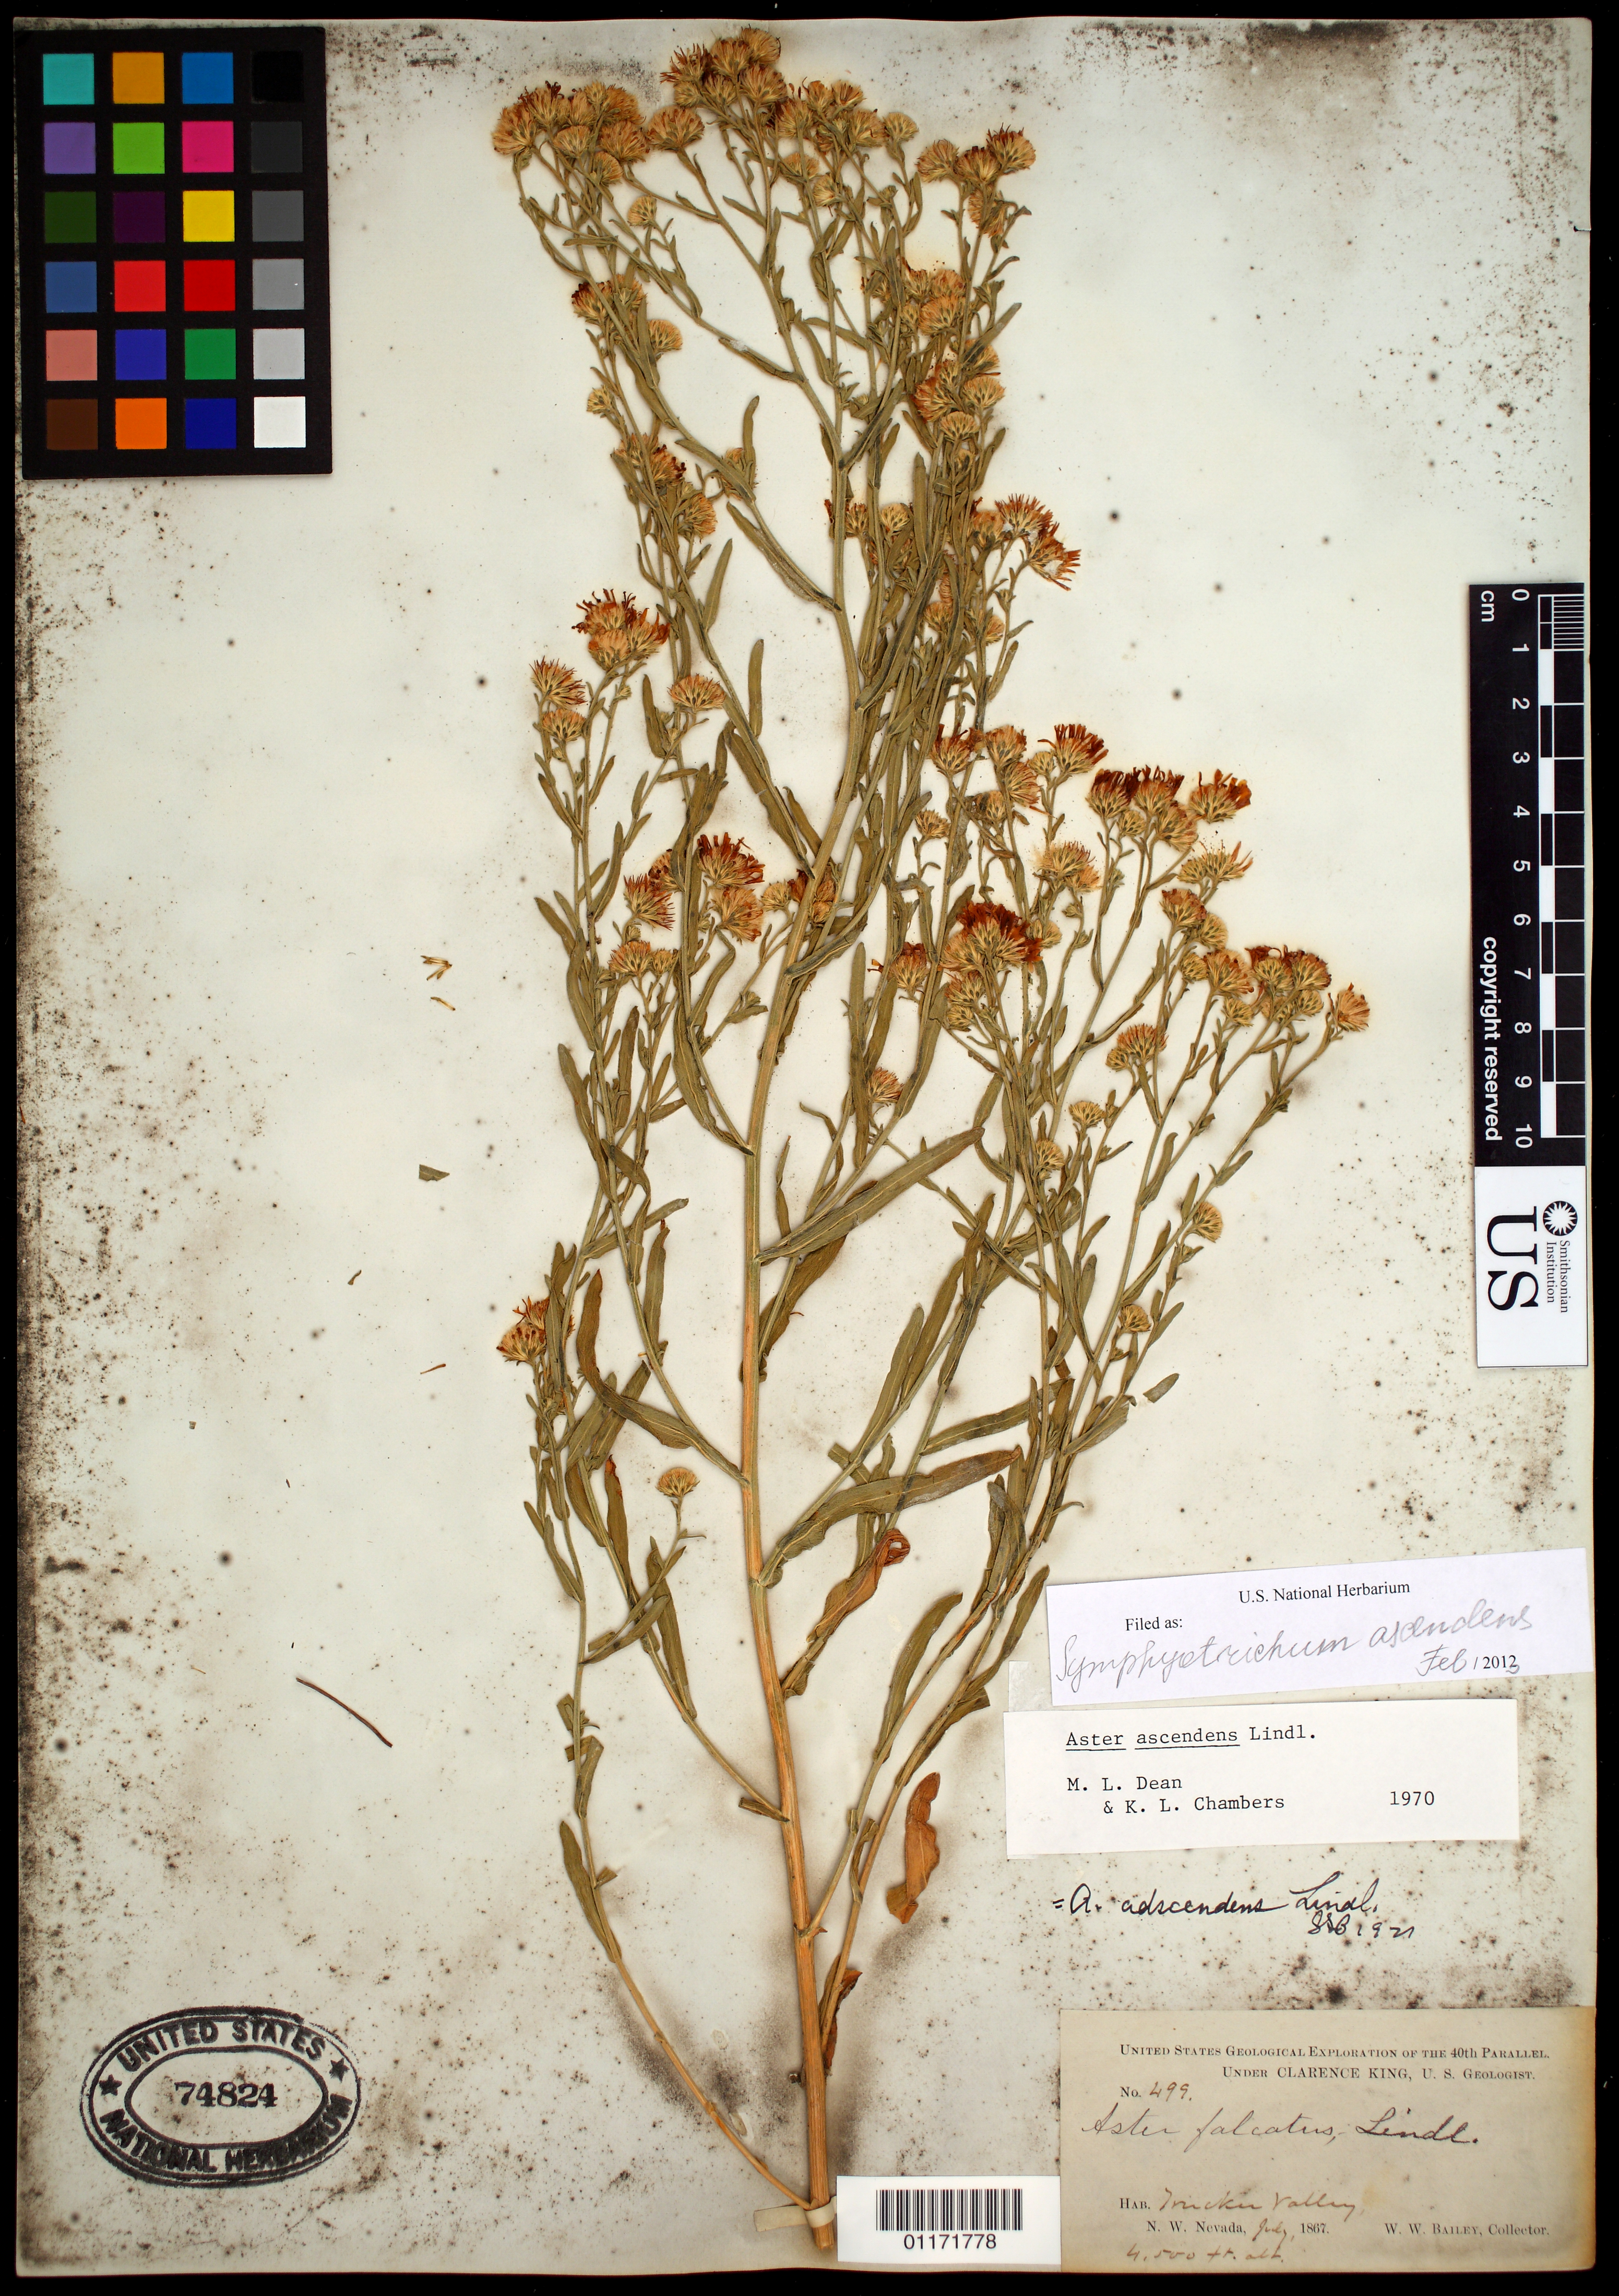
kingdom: Plantae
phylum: Tracheophyta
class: Magnoliopsida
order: Asterales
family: Asteraceae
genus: Symphyotrichum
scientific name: Symphyotrichum ascendens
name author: (Lindl.) G.L. Nesom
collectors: W. W. Bailey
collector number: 499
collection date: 1867-07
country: United States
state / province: Nevada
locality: Truckee Valley, N.W. Nevada.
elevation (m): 1372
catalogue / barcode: US 74824